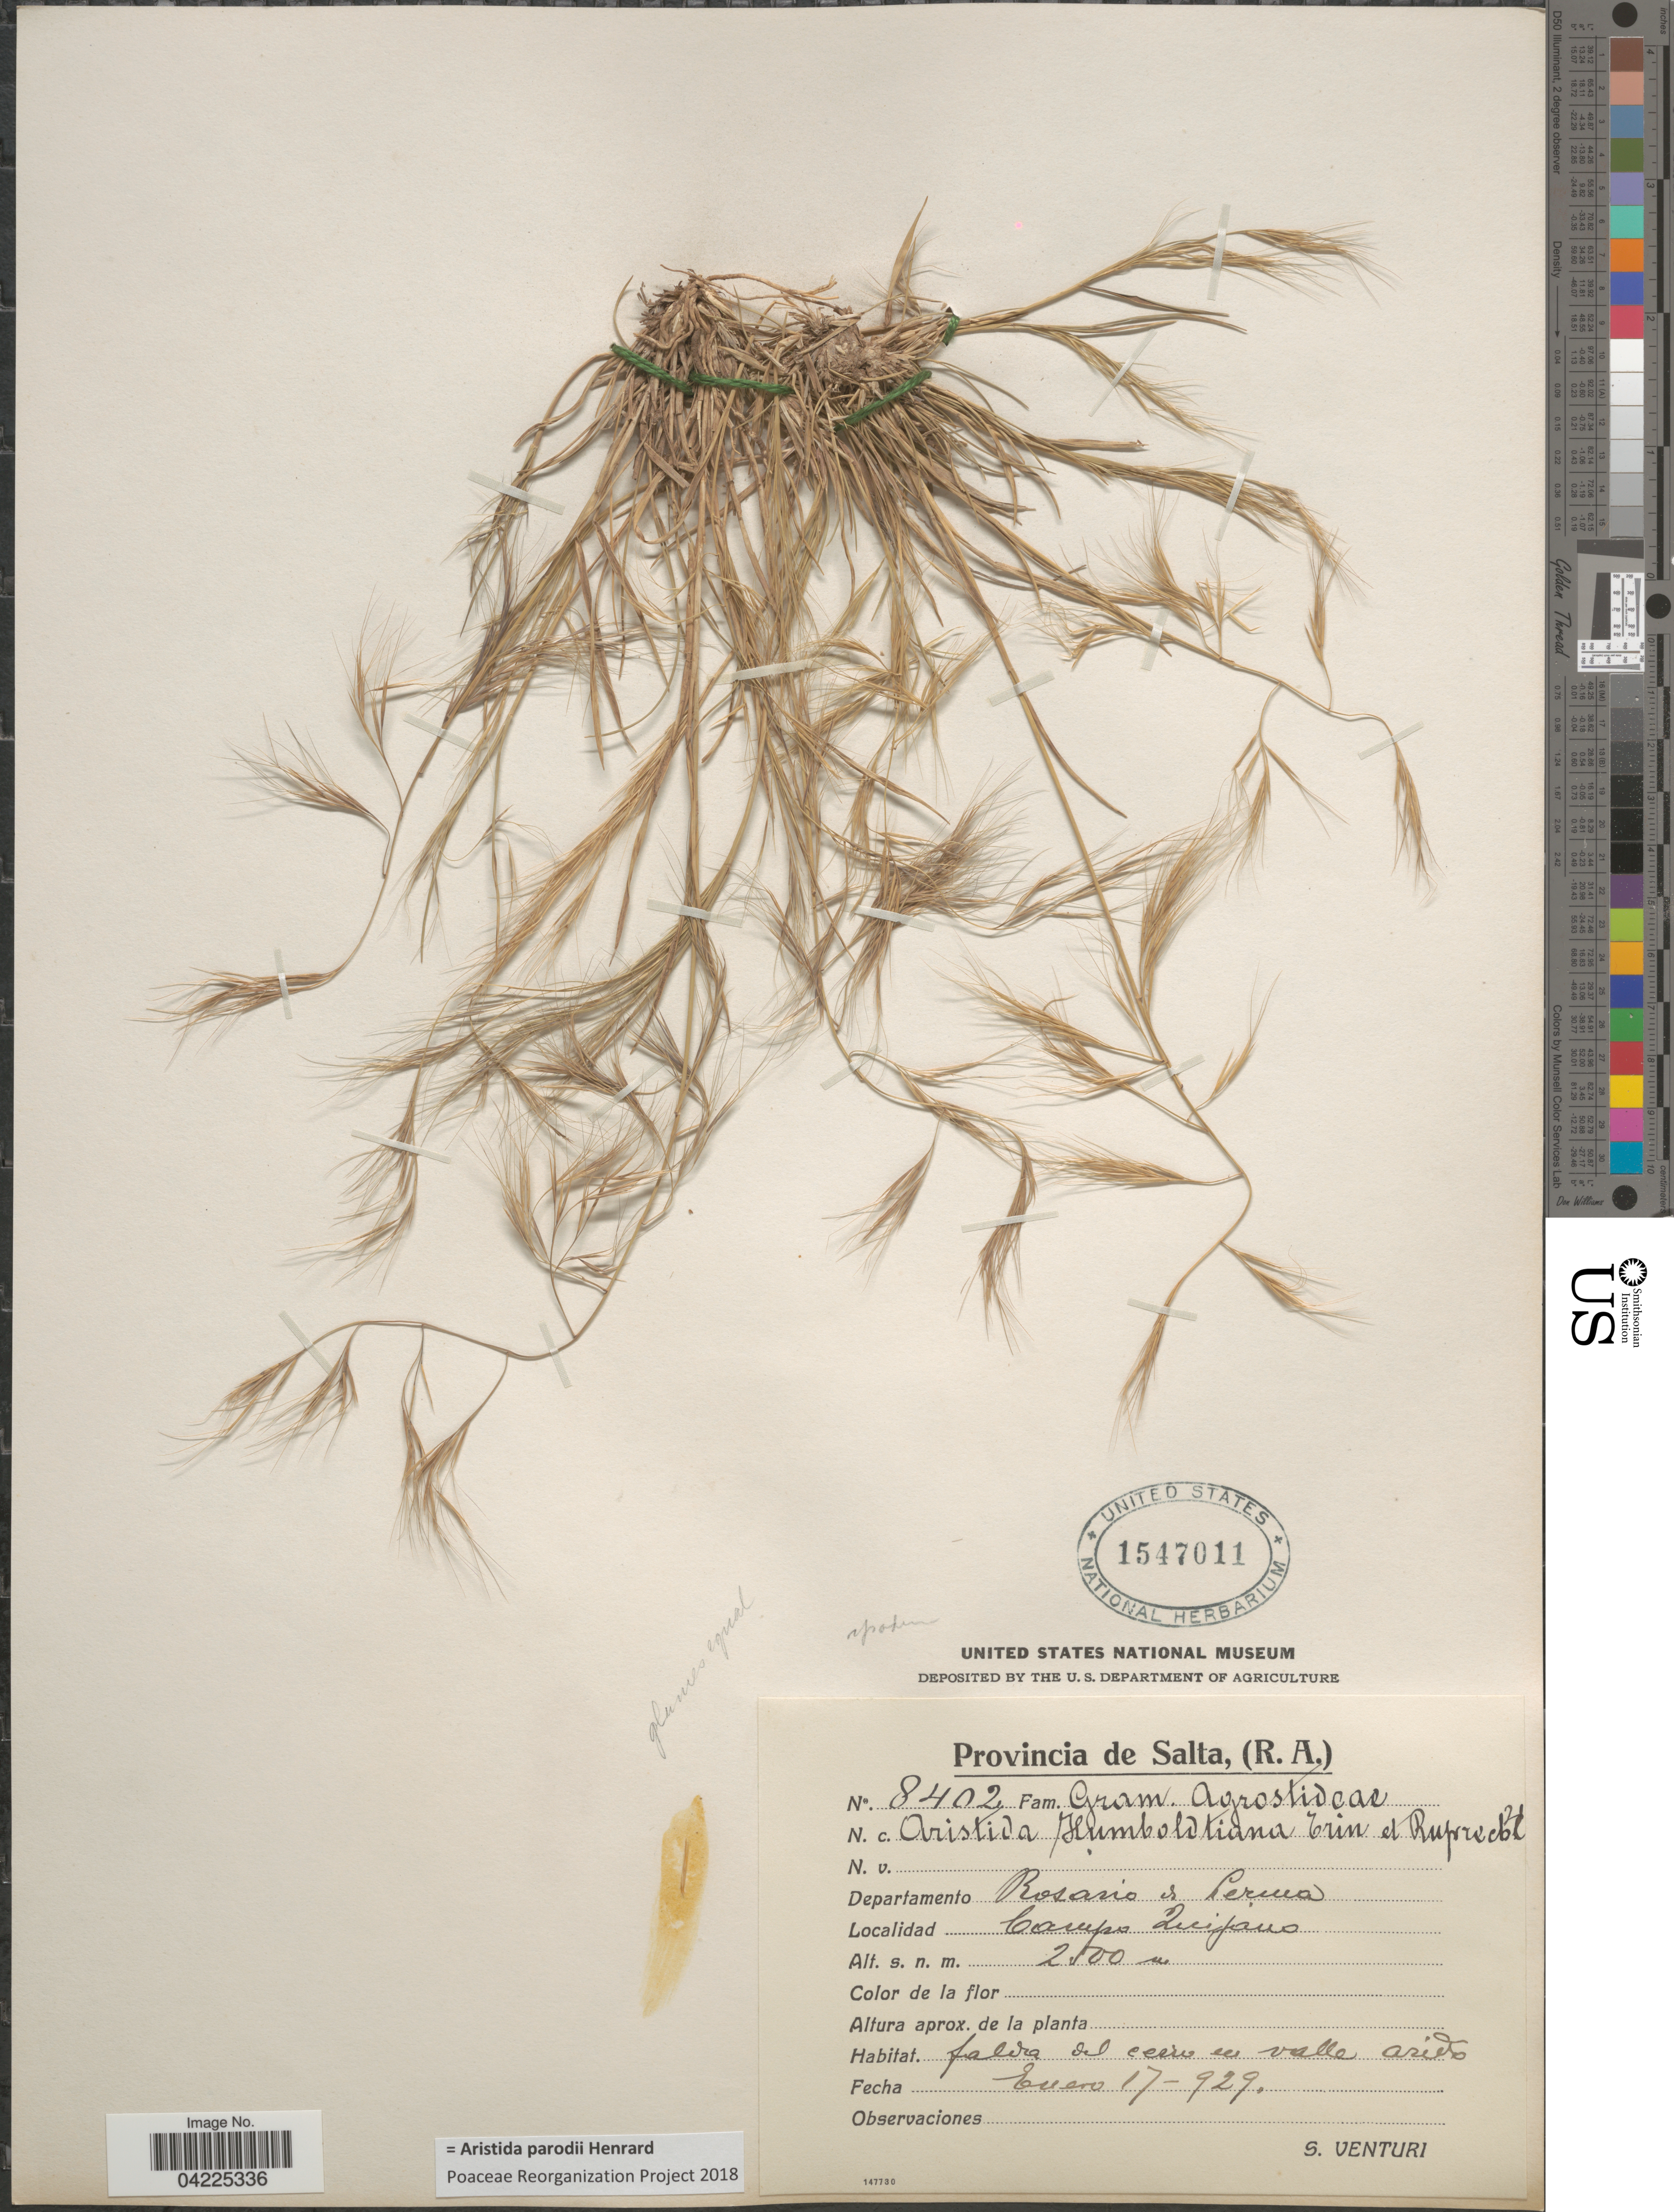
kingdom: Plantae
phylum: Tracheophyta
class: Liliopsida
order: Poales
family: Poaceae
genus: Aristida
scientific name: Aristida parodii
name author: Henr.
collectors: S. Venturi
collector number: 8402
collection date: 1929-01-17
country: Argentina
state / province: Salta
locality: Departamento Rosario de Lerma. Campo Quijano.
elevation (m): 2500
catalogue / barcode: US 1547011